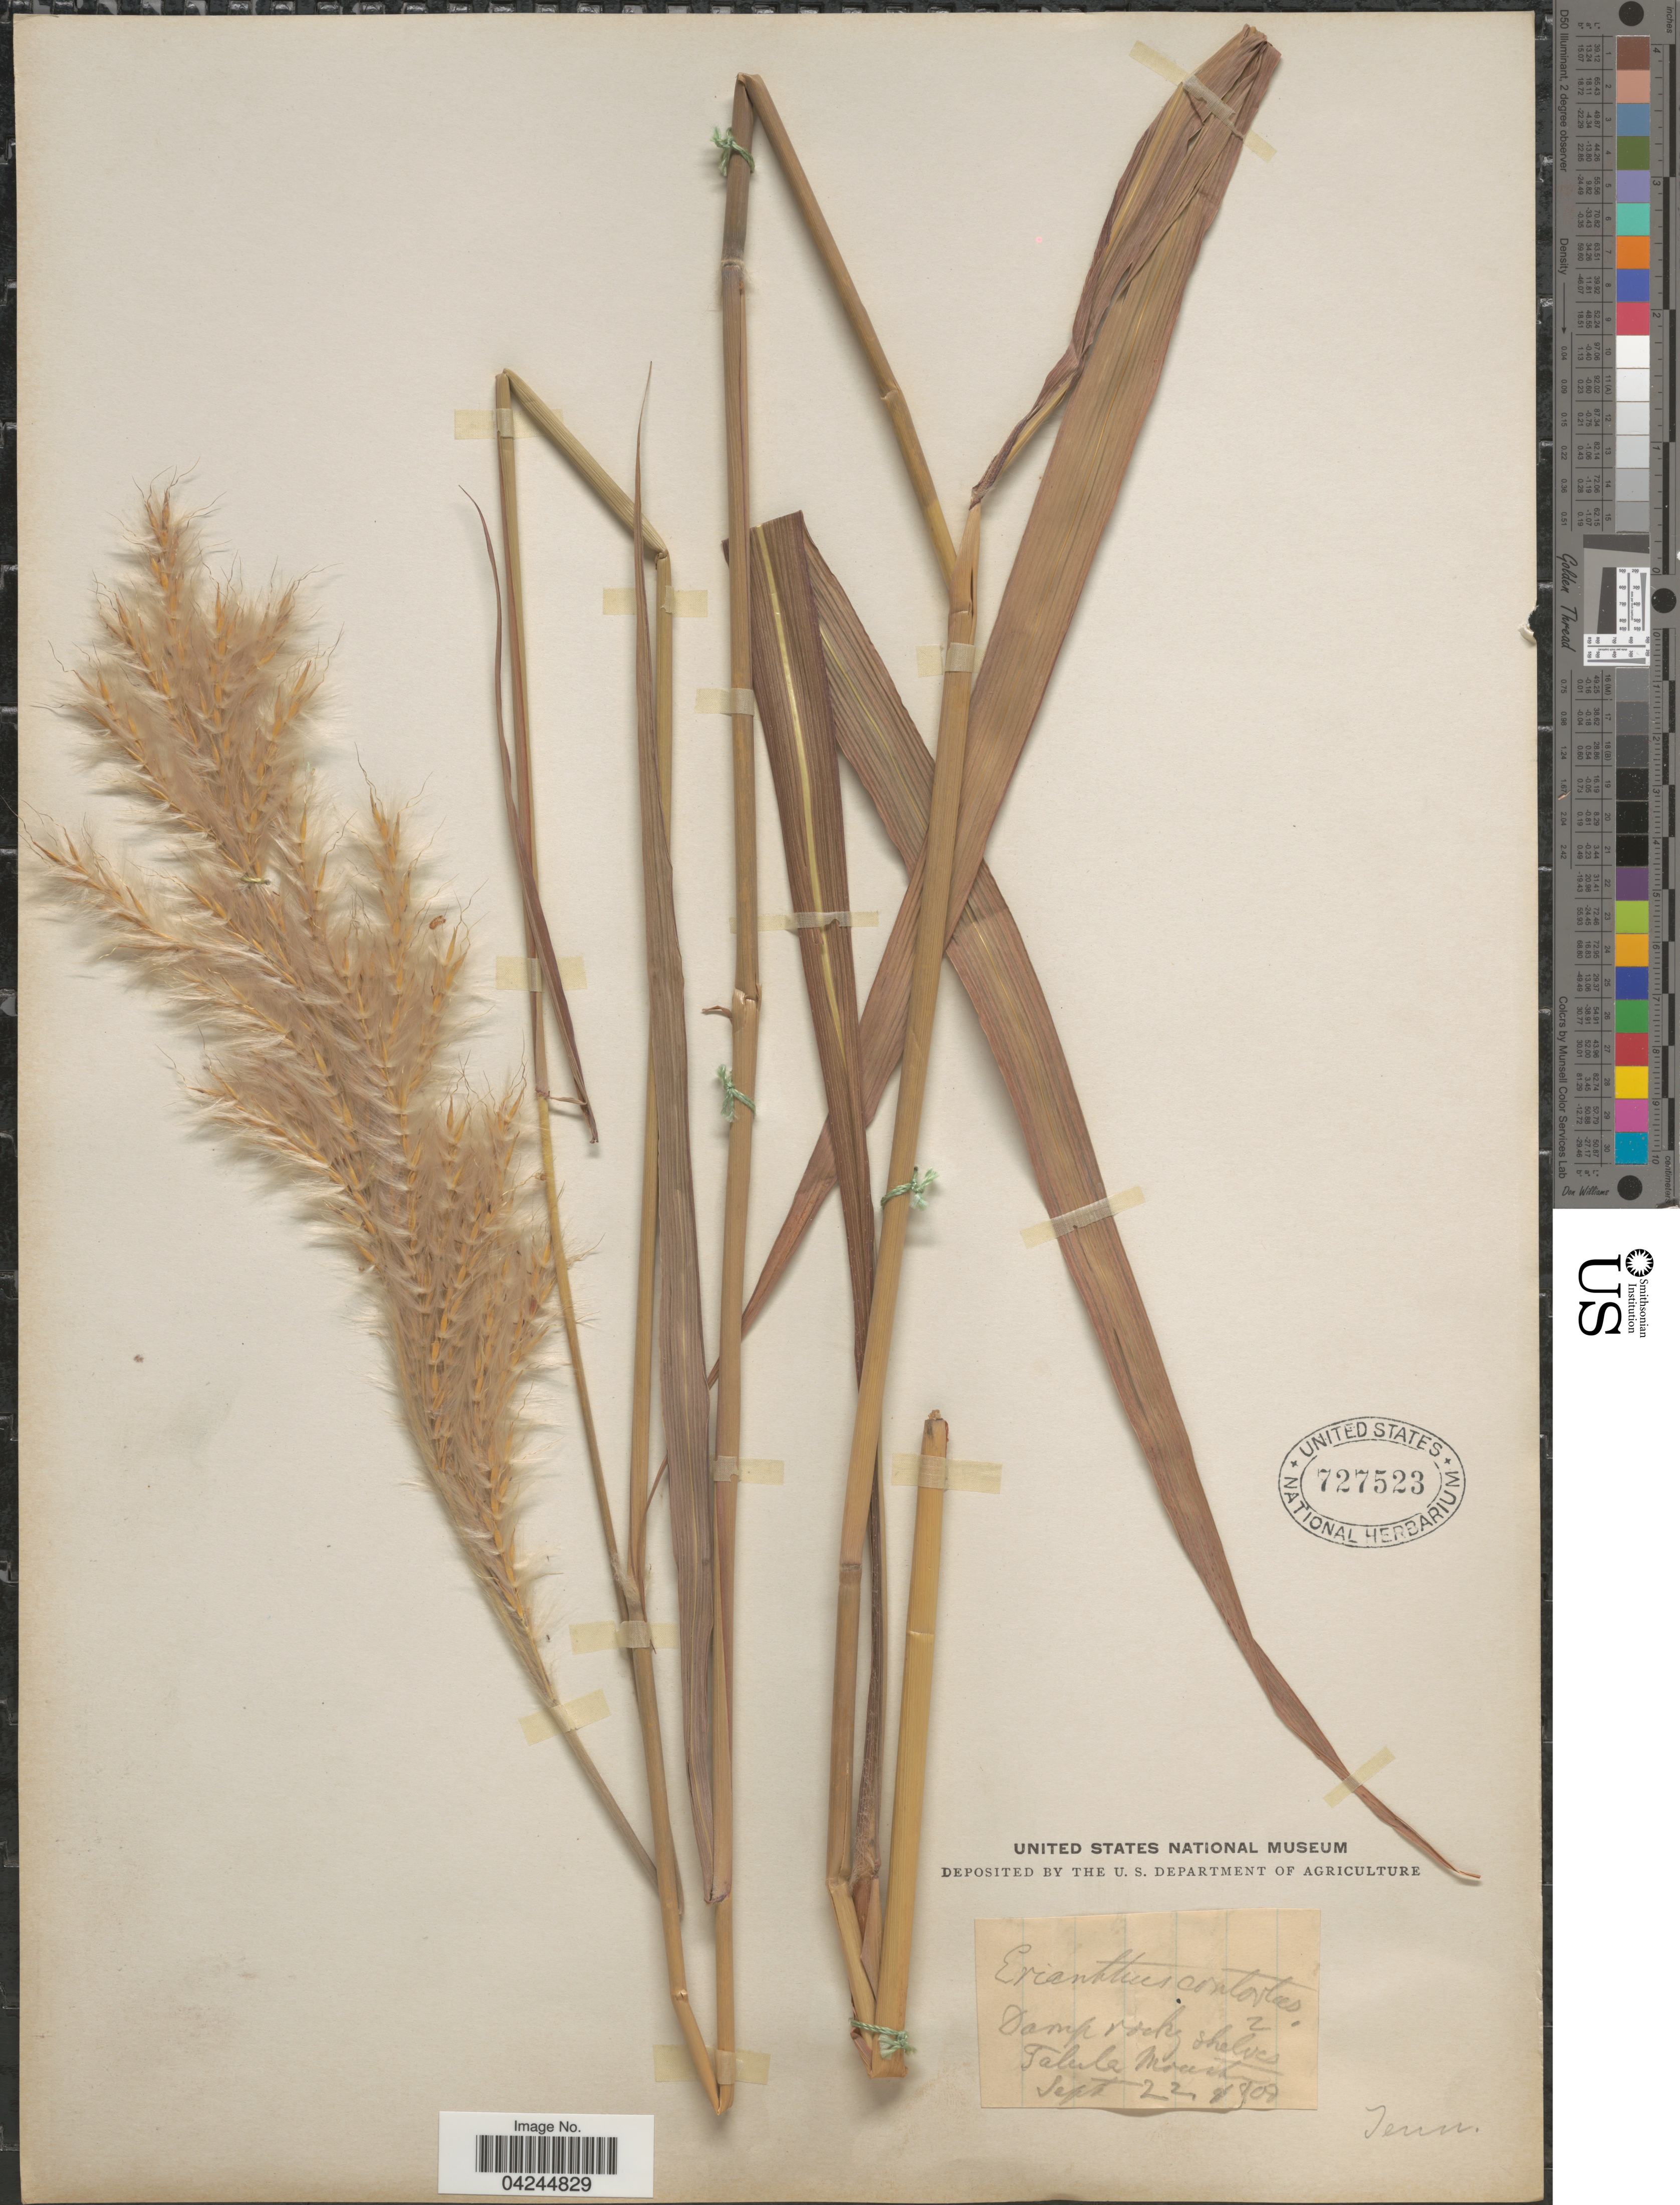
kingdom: Plantae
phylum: Tracheophyta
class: Liliopsida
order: Poales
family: Poaceae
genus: Erianthus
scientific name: Erianthus alopecuroides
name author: Elliott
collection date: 1908-09-22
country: United States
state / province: Tennessee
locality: Damp rocky shelves Talula Mount.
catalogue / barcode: US 727523